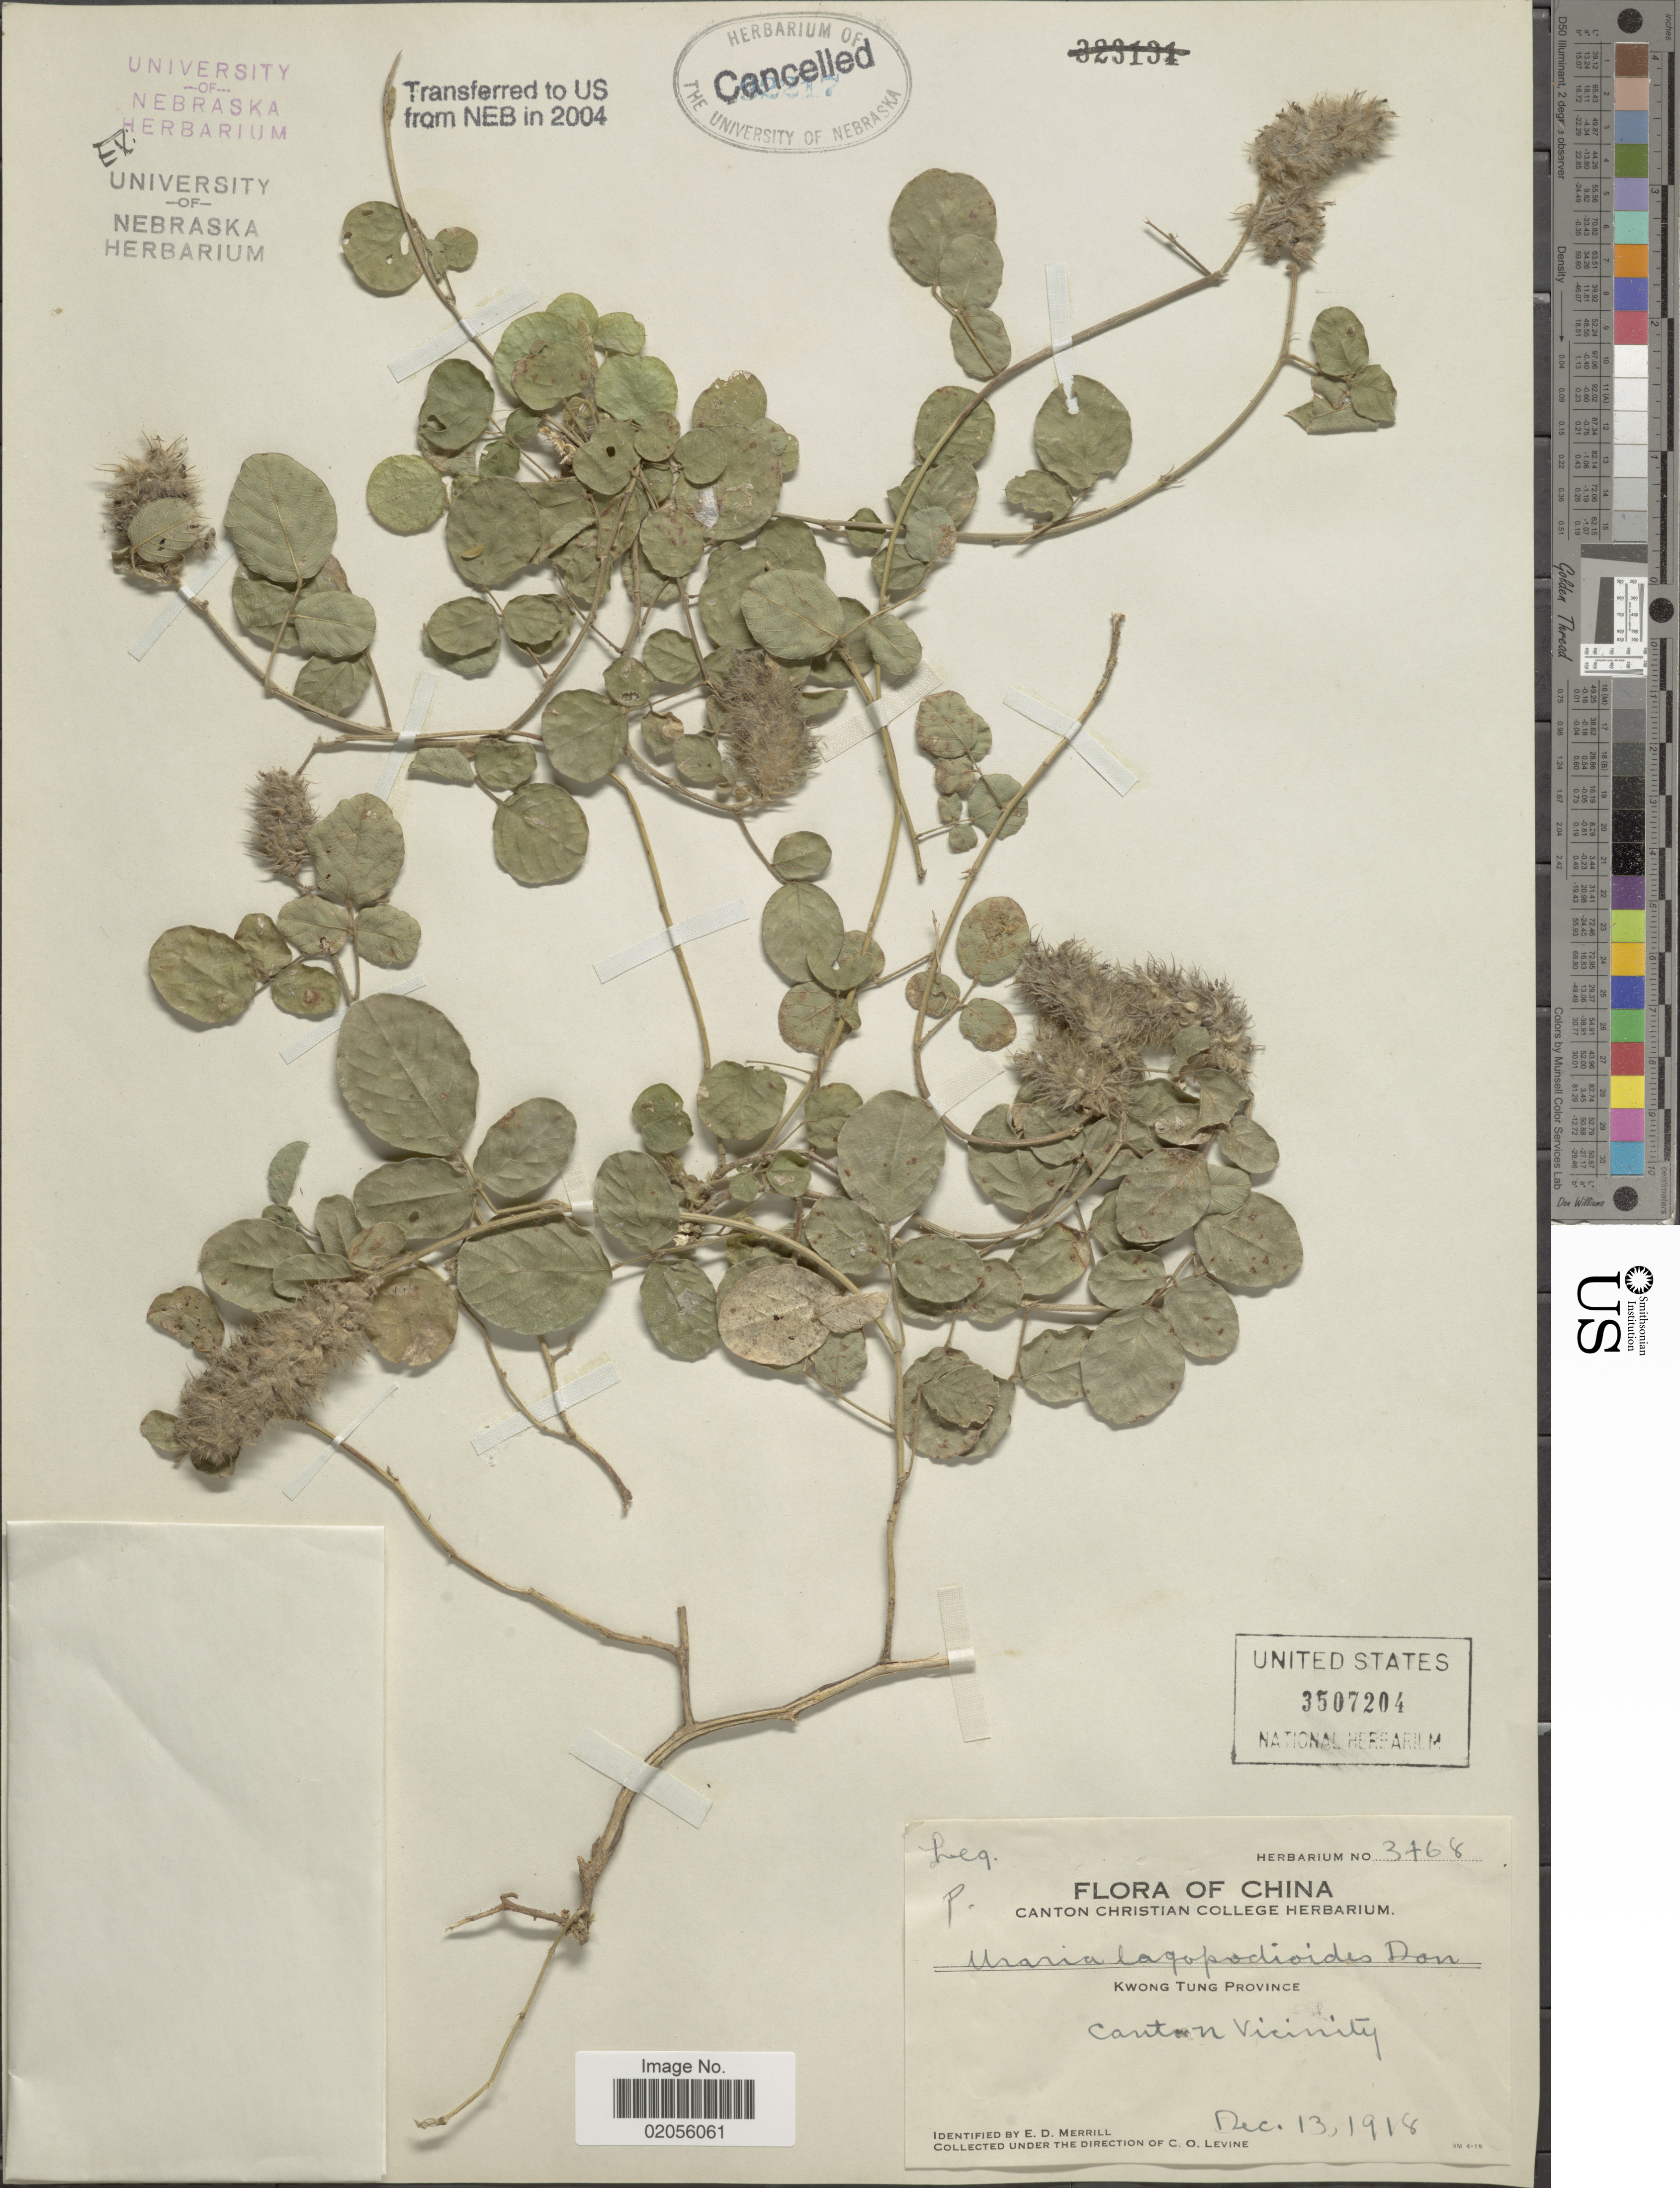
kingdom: Plantae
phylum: Tracheophyta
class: Magnoliopsida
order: Fabales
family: Fabaceae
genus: Uraria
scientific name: Uraria lagopodioides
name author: (L.) Desv. ex DC.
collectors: C. O. Levine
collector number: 3468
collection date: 1918-12-13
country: China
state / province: Guangdong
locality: Kwong Tung Province. Canton Vicinity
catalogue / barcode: US 3507204